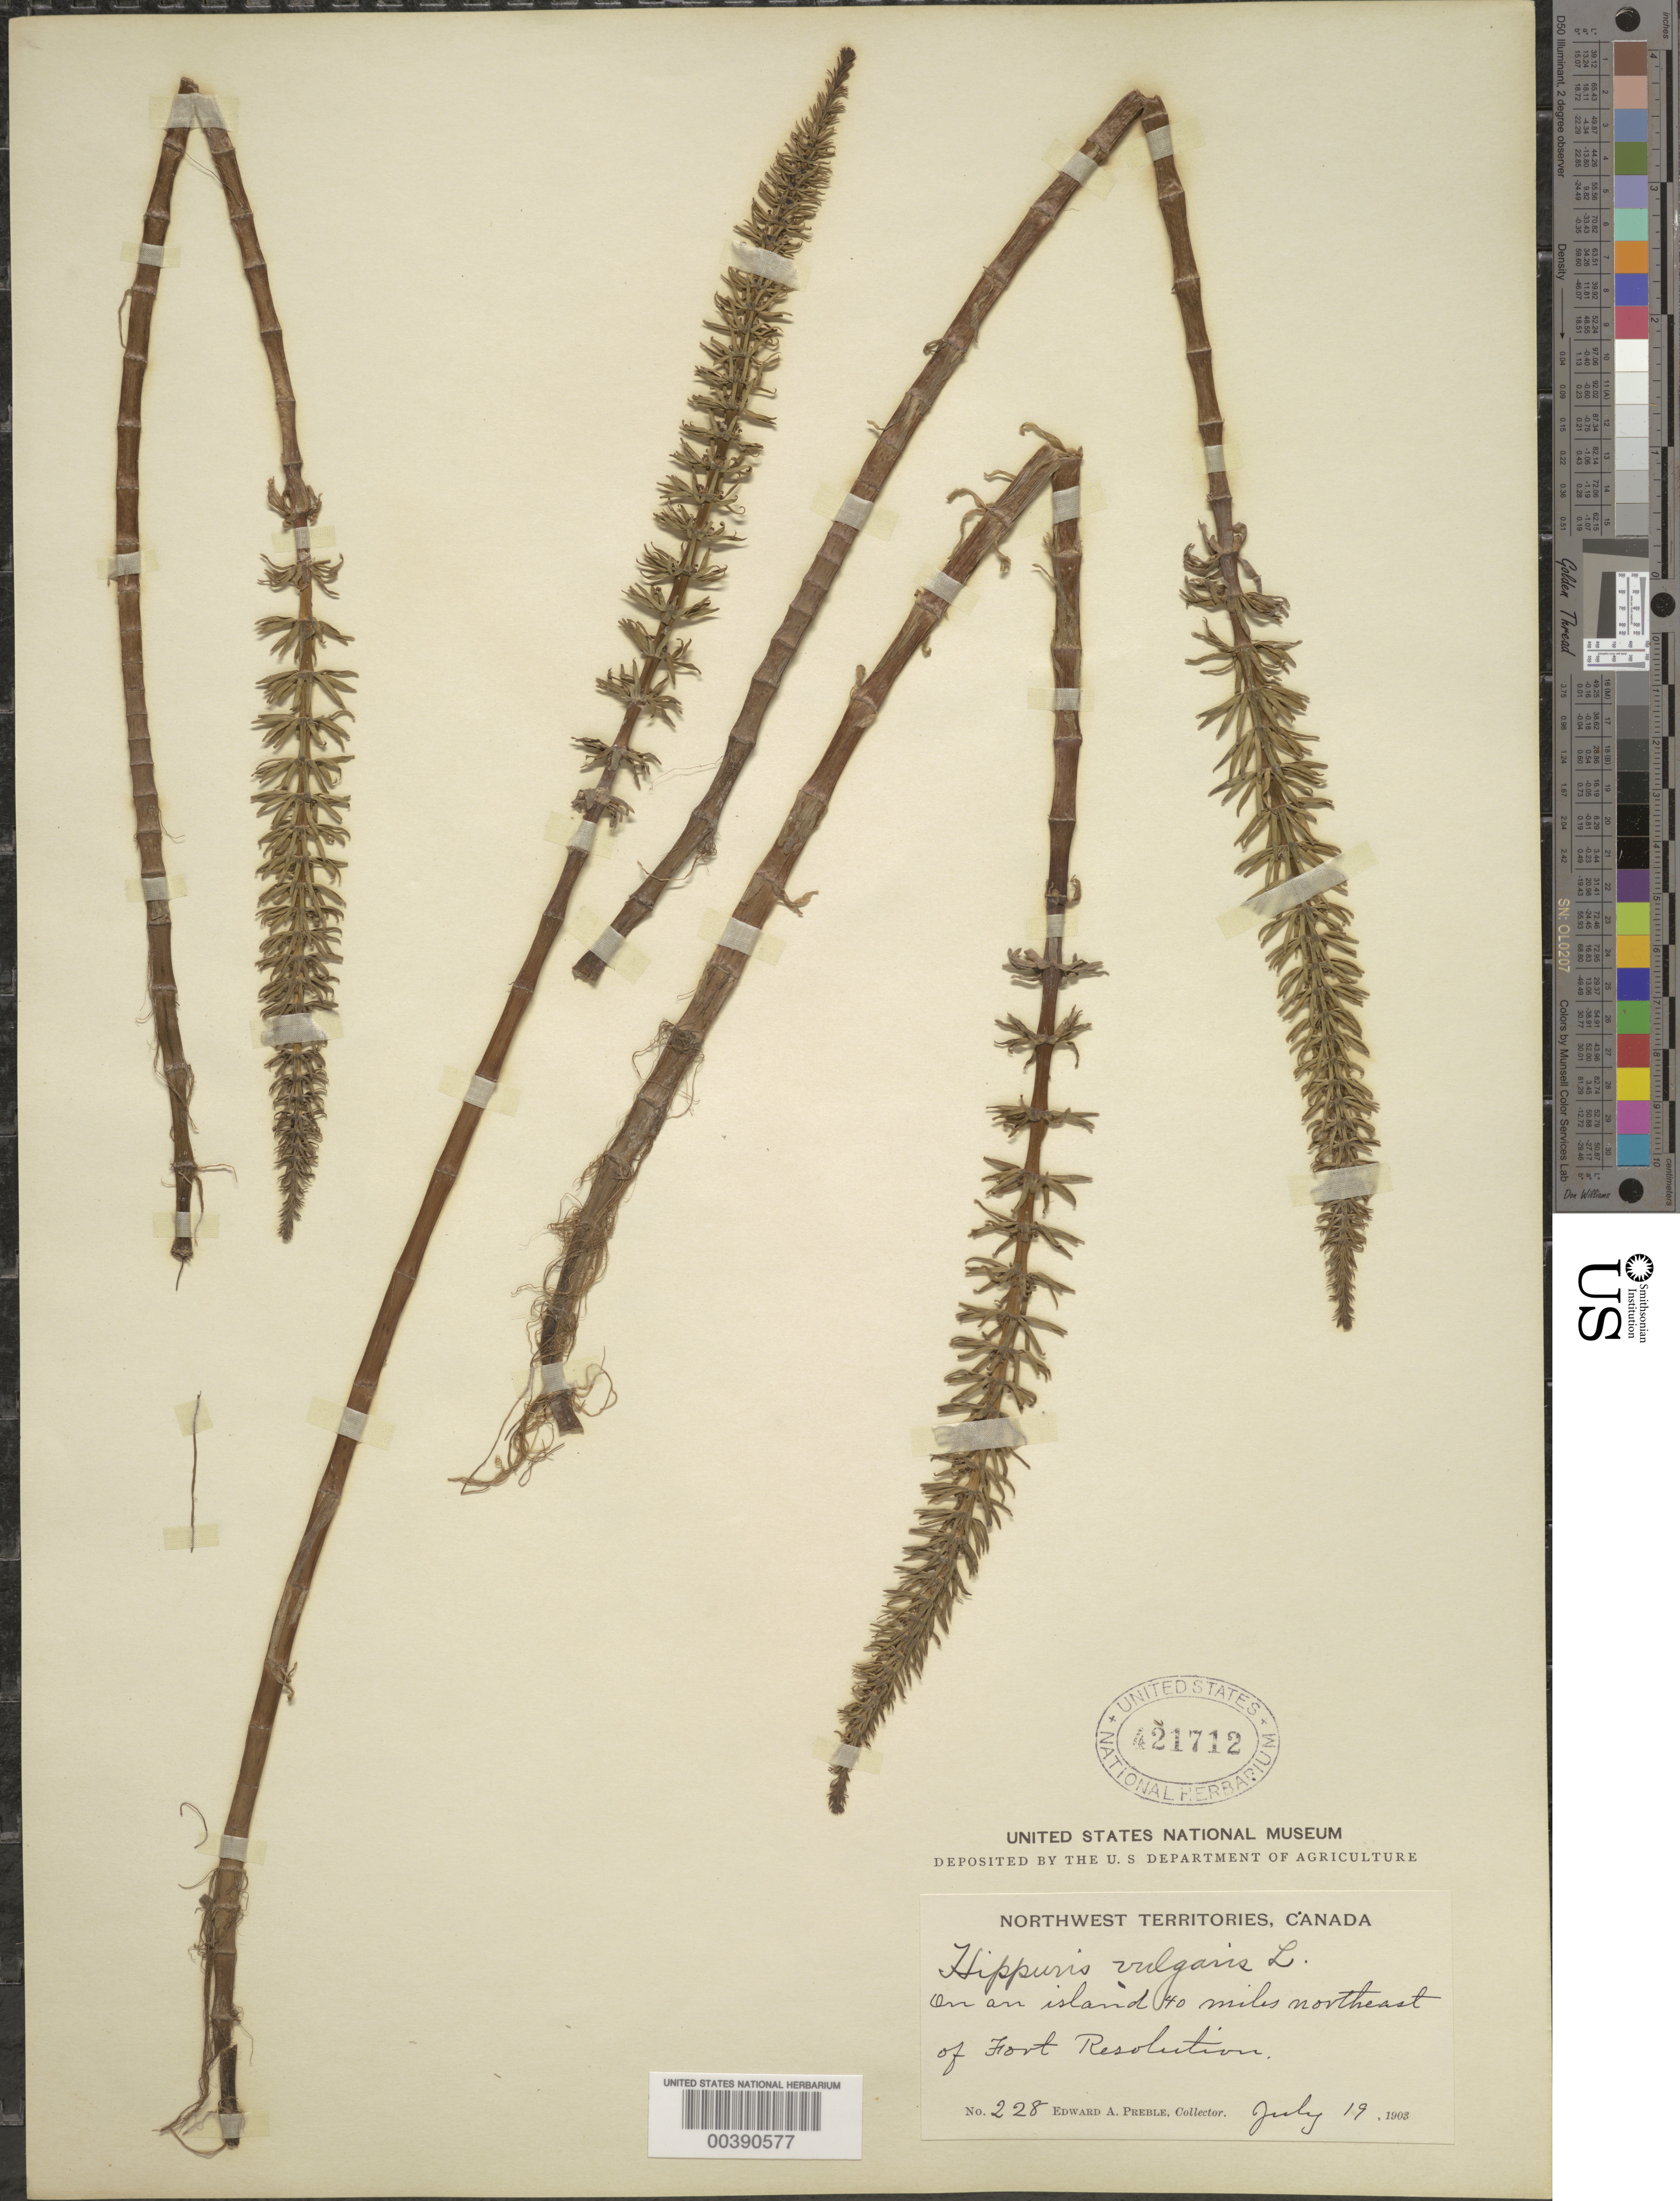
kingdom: Plantae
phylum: Tracheophyta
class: Magnoliopsida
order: Lamiales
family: Plantaginaceae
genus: Hippuris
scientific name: Hippuris vulgaris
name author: L.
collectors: E. Preble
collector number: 228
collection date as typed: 19 Jul 1903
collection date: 1903-07-19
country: Canada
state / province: Northwest Territories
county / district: Mackenzie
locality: Fort resolution, on an island 40 mi. ne of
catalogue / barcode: US 421712